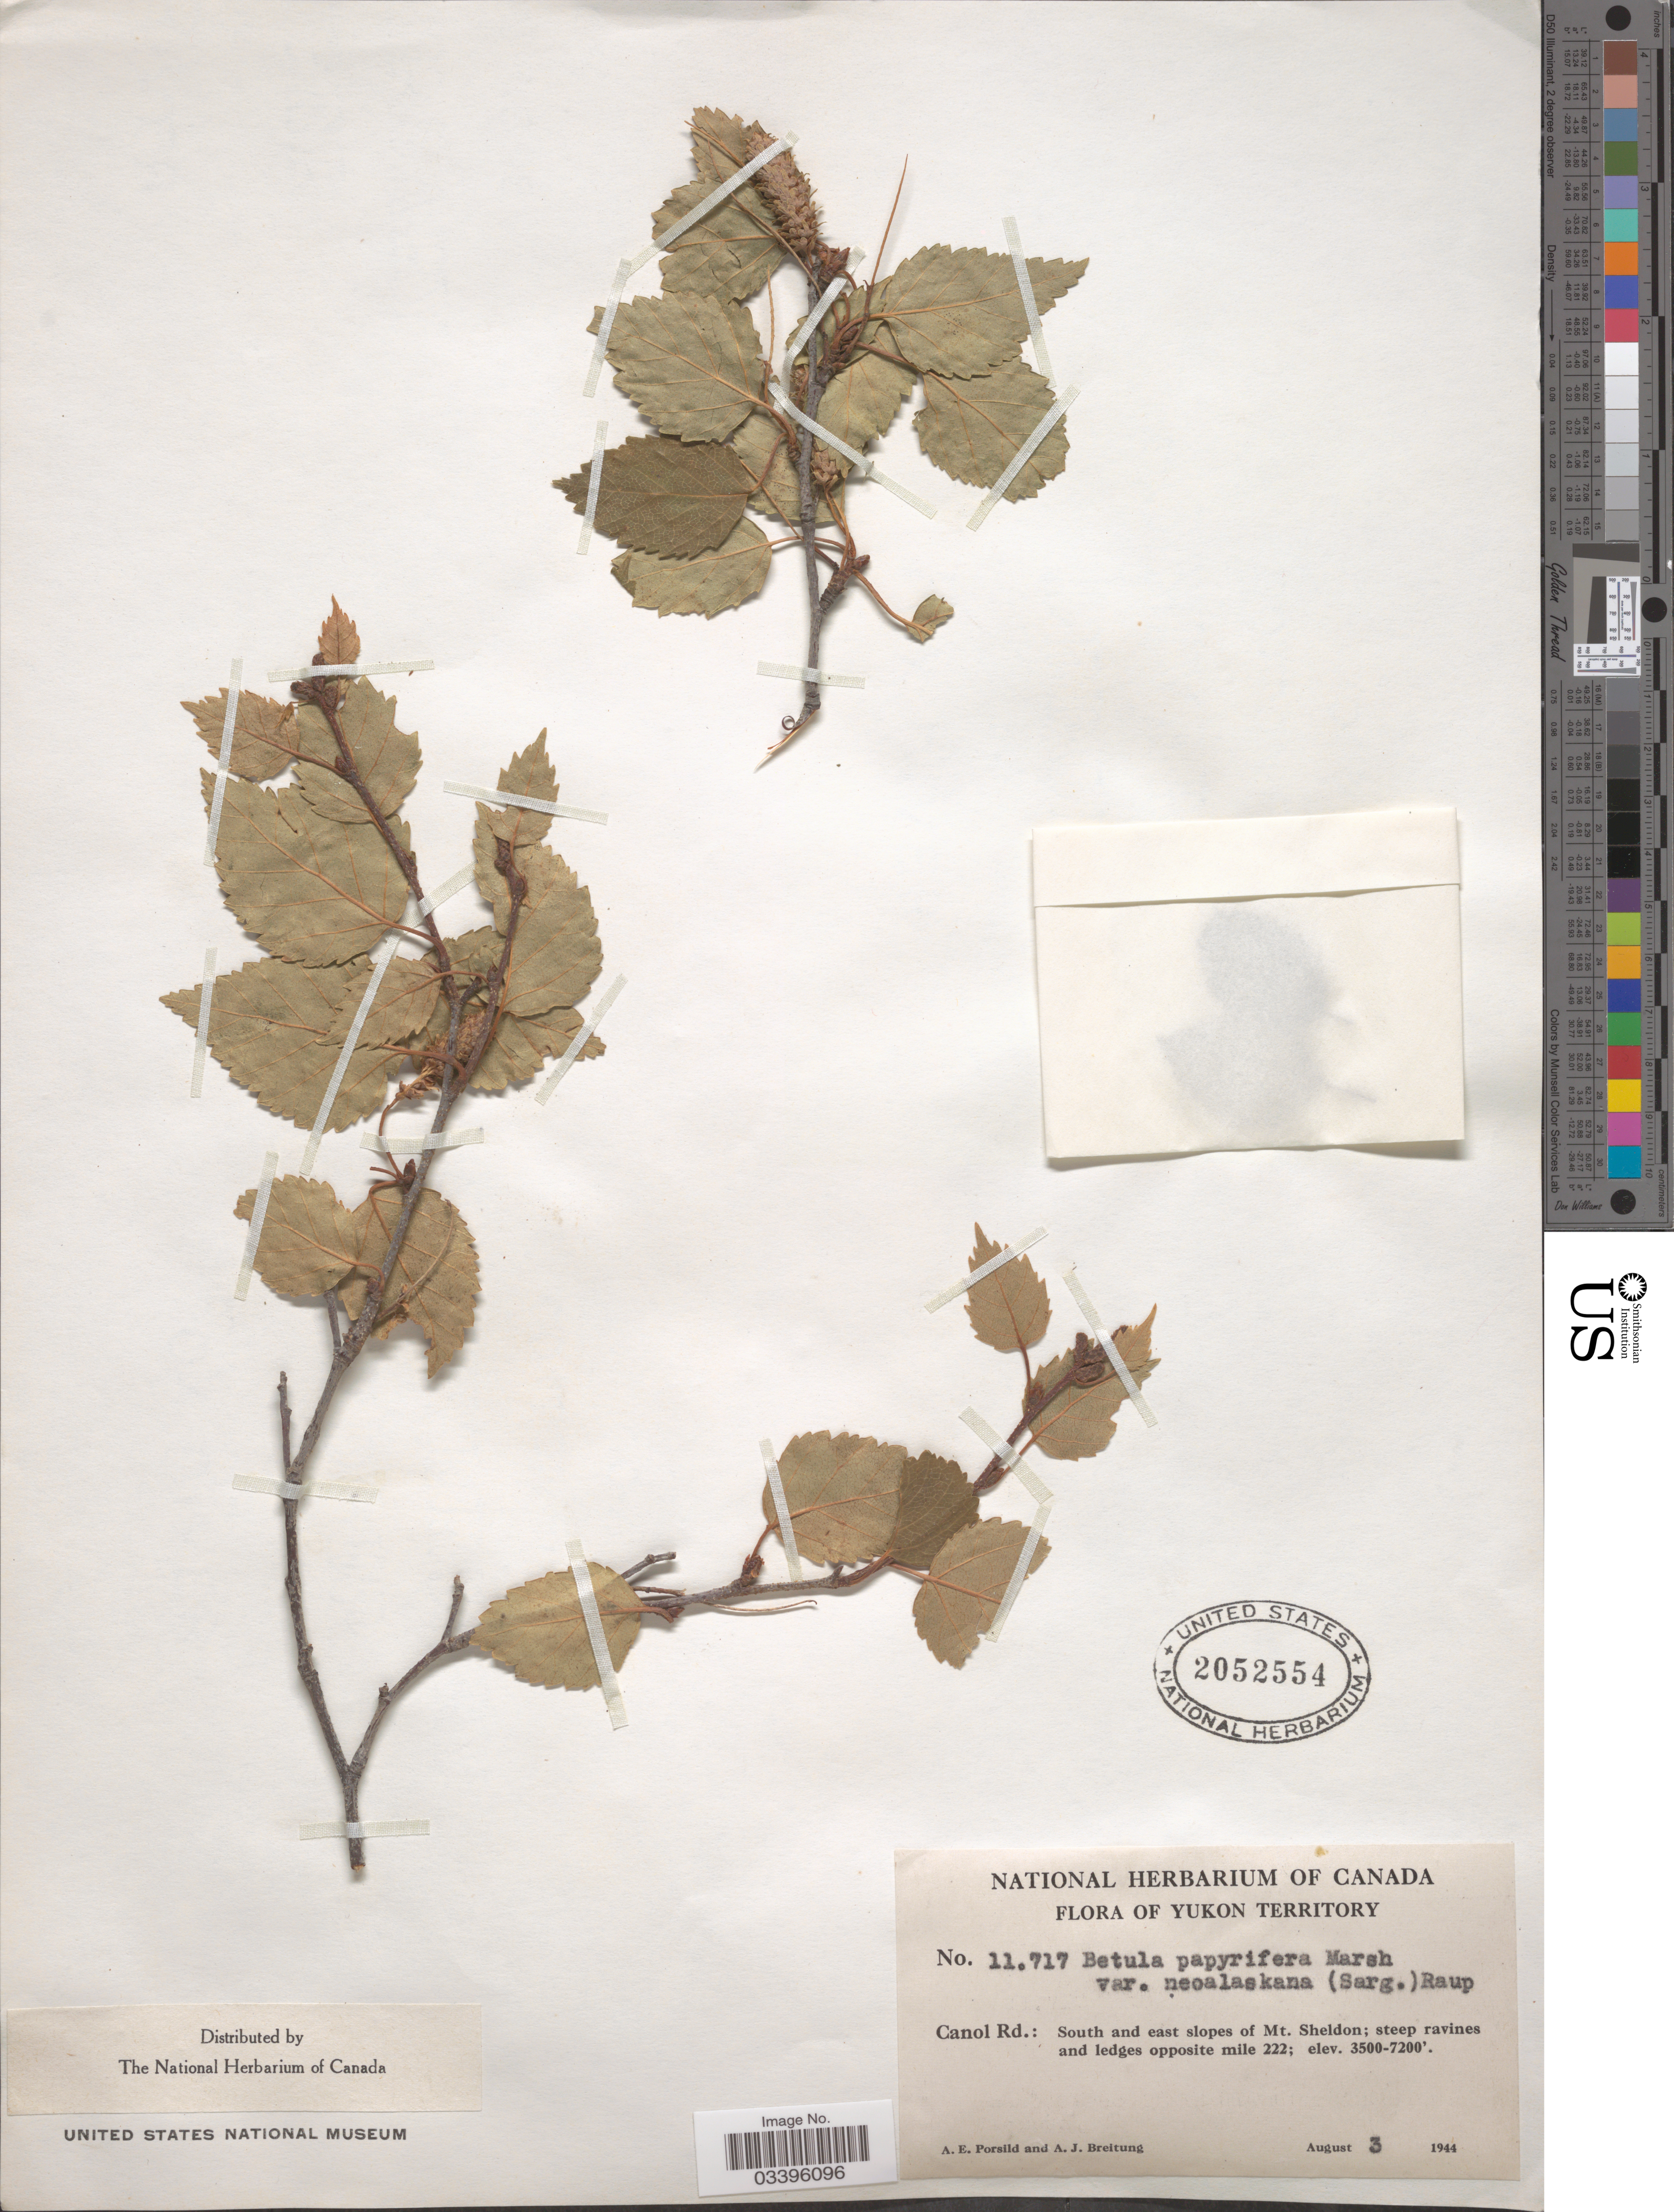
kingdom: Plantae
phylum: Tracheophyta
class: Magnoliopsida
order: Fagales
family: Betulaceae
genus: Betula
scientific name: Betula neoalaskana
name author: Sarg.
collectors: A. E. Porsild & A. Breitung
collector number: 11717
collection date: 1944-08-03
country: Canada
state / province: Yukon Territory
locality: Canol Rd.: South and east slopes of Mt. Sheldon; steep ravines and ledges opposite mile 222.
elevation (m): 1067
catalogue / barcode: US 2052554